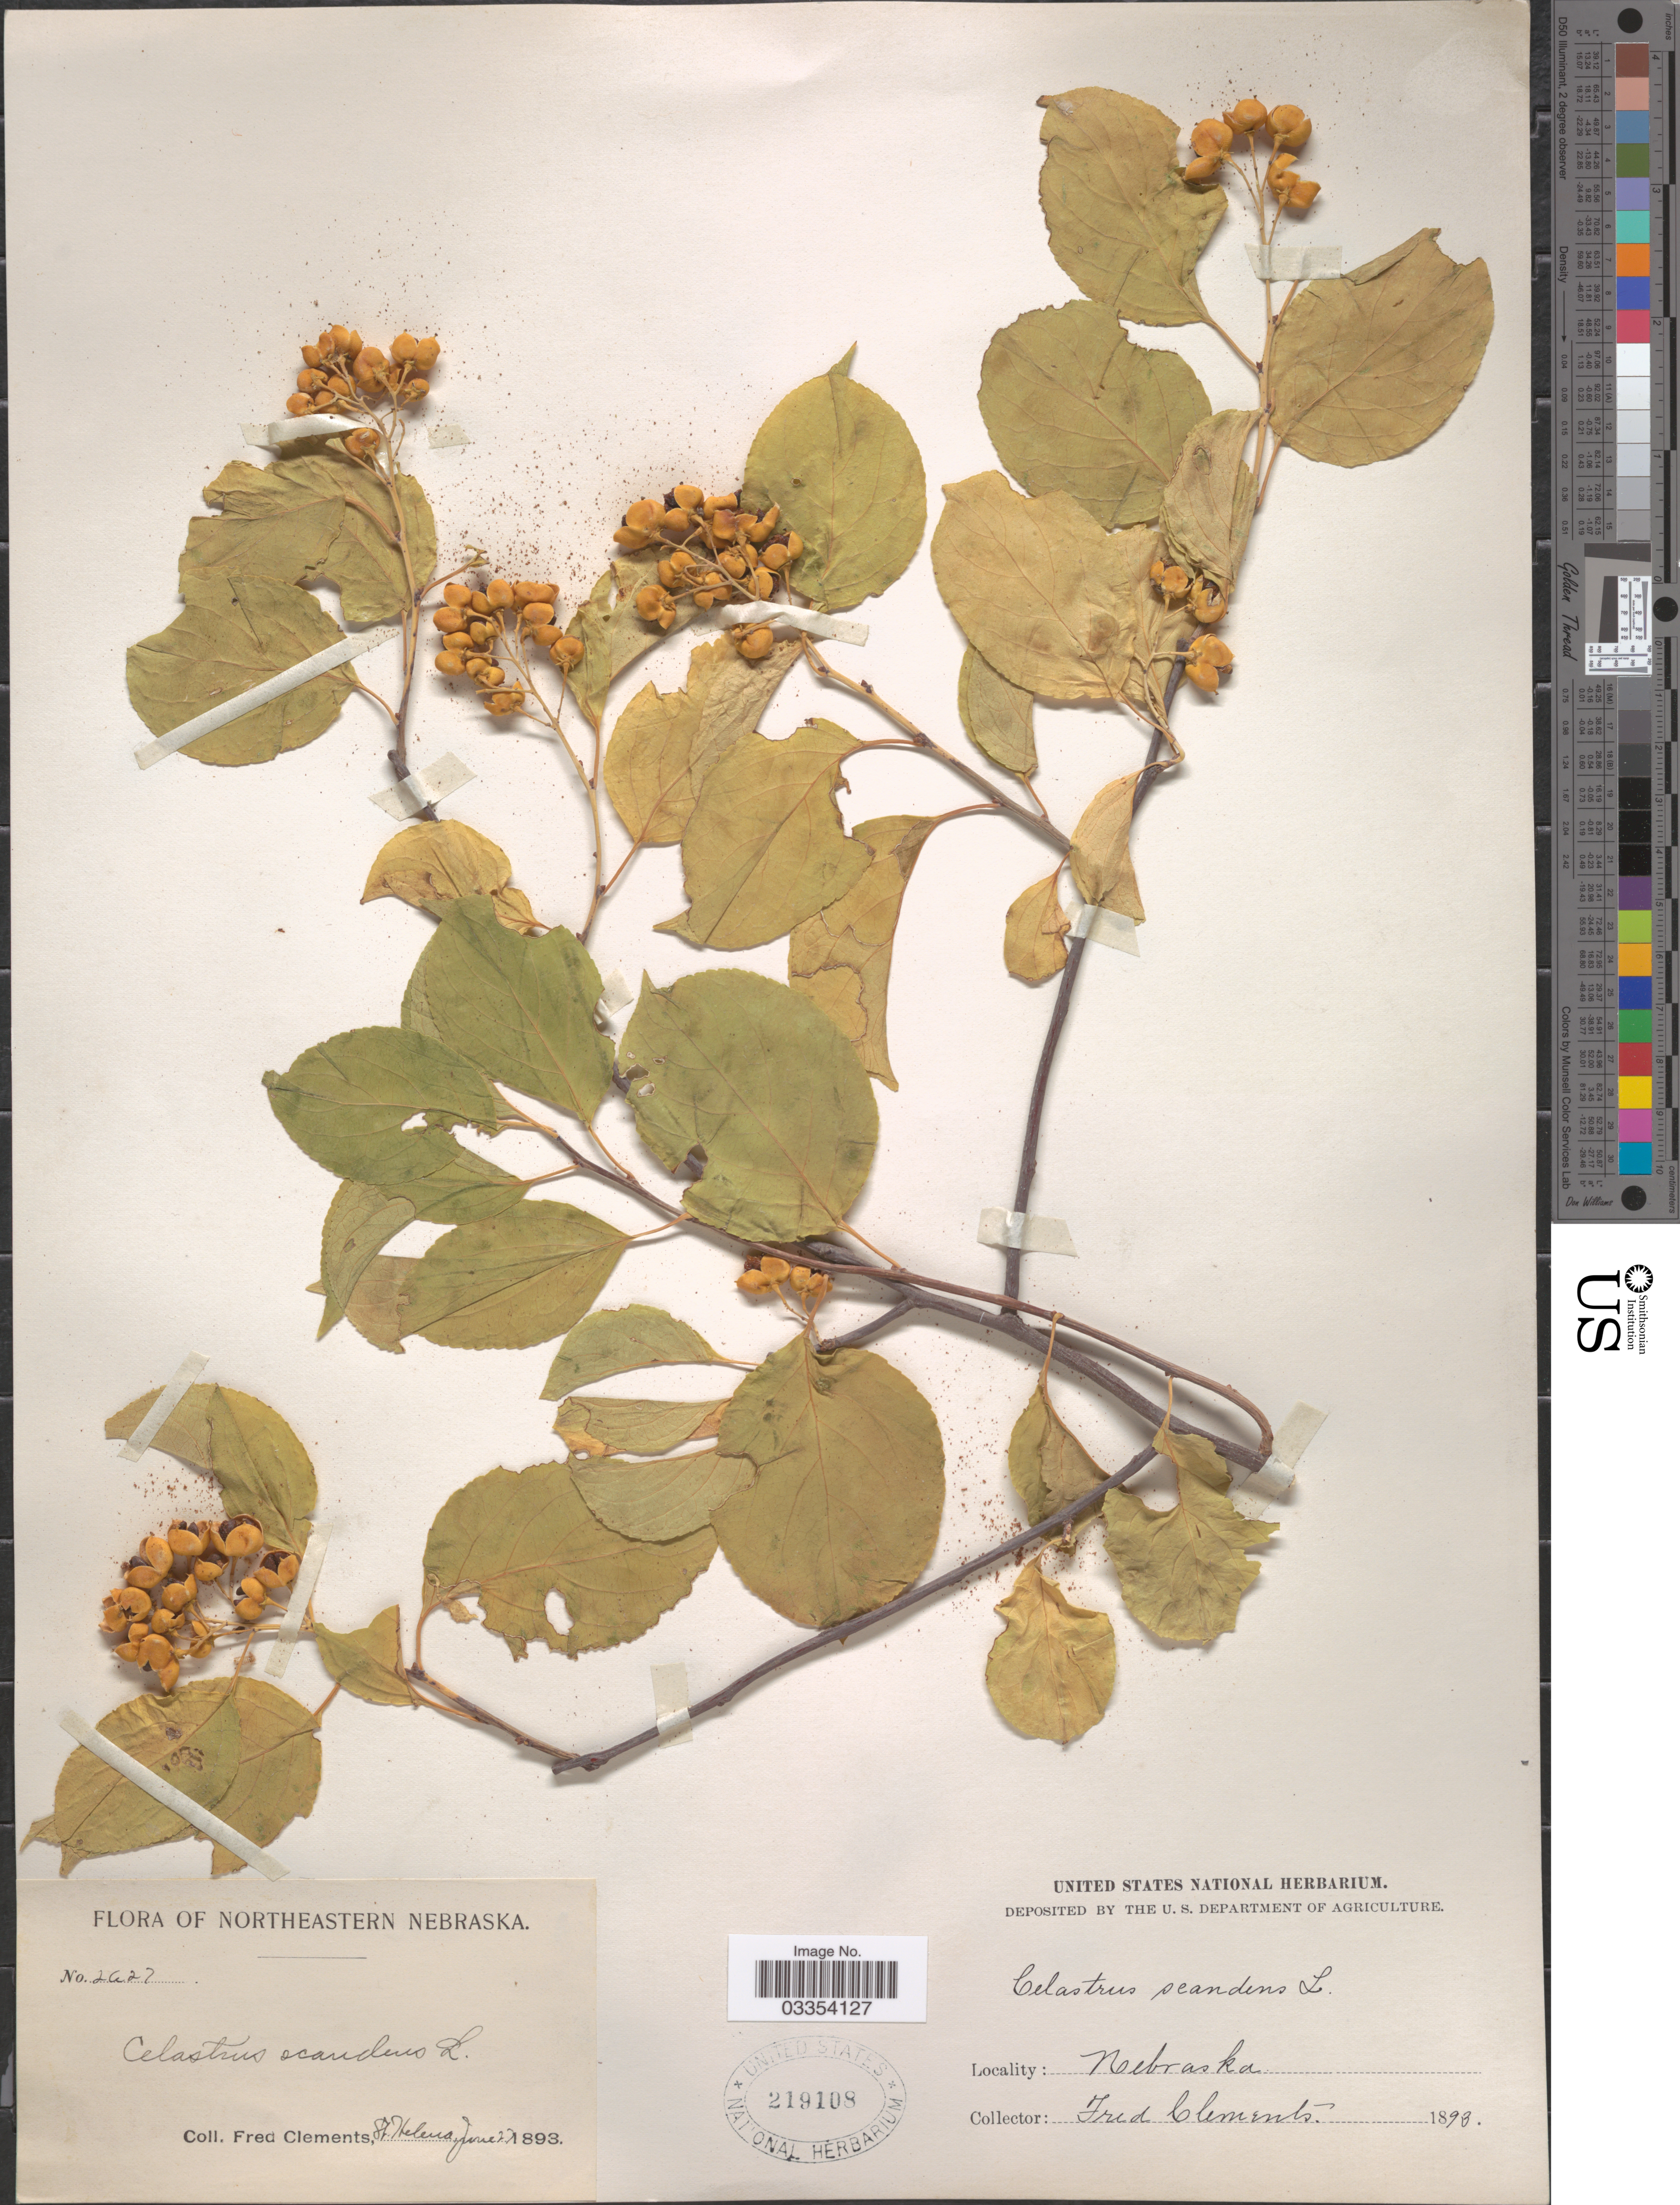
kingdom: Plantae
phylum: Tracheophyta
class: Magnoliopsida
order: Celastrales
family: Celastraceae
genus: Celastrus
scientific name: Celastrus scandens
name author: L.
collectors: F. Clements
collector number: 2627*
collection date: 1893-06-27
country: United States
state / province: Nebraska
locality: Northeastern Nebraska. St. Helens. [unsure placement]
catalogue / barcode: US 219108